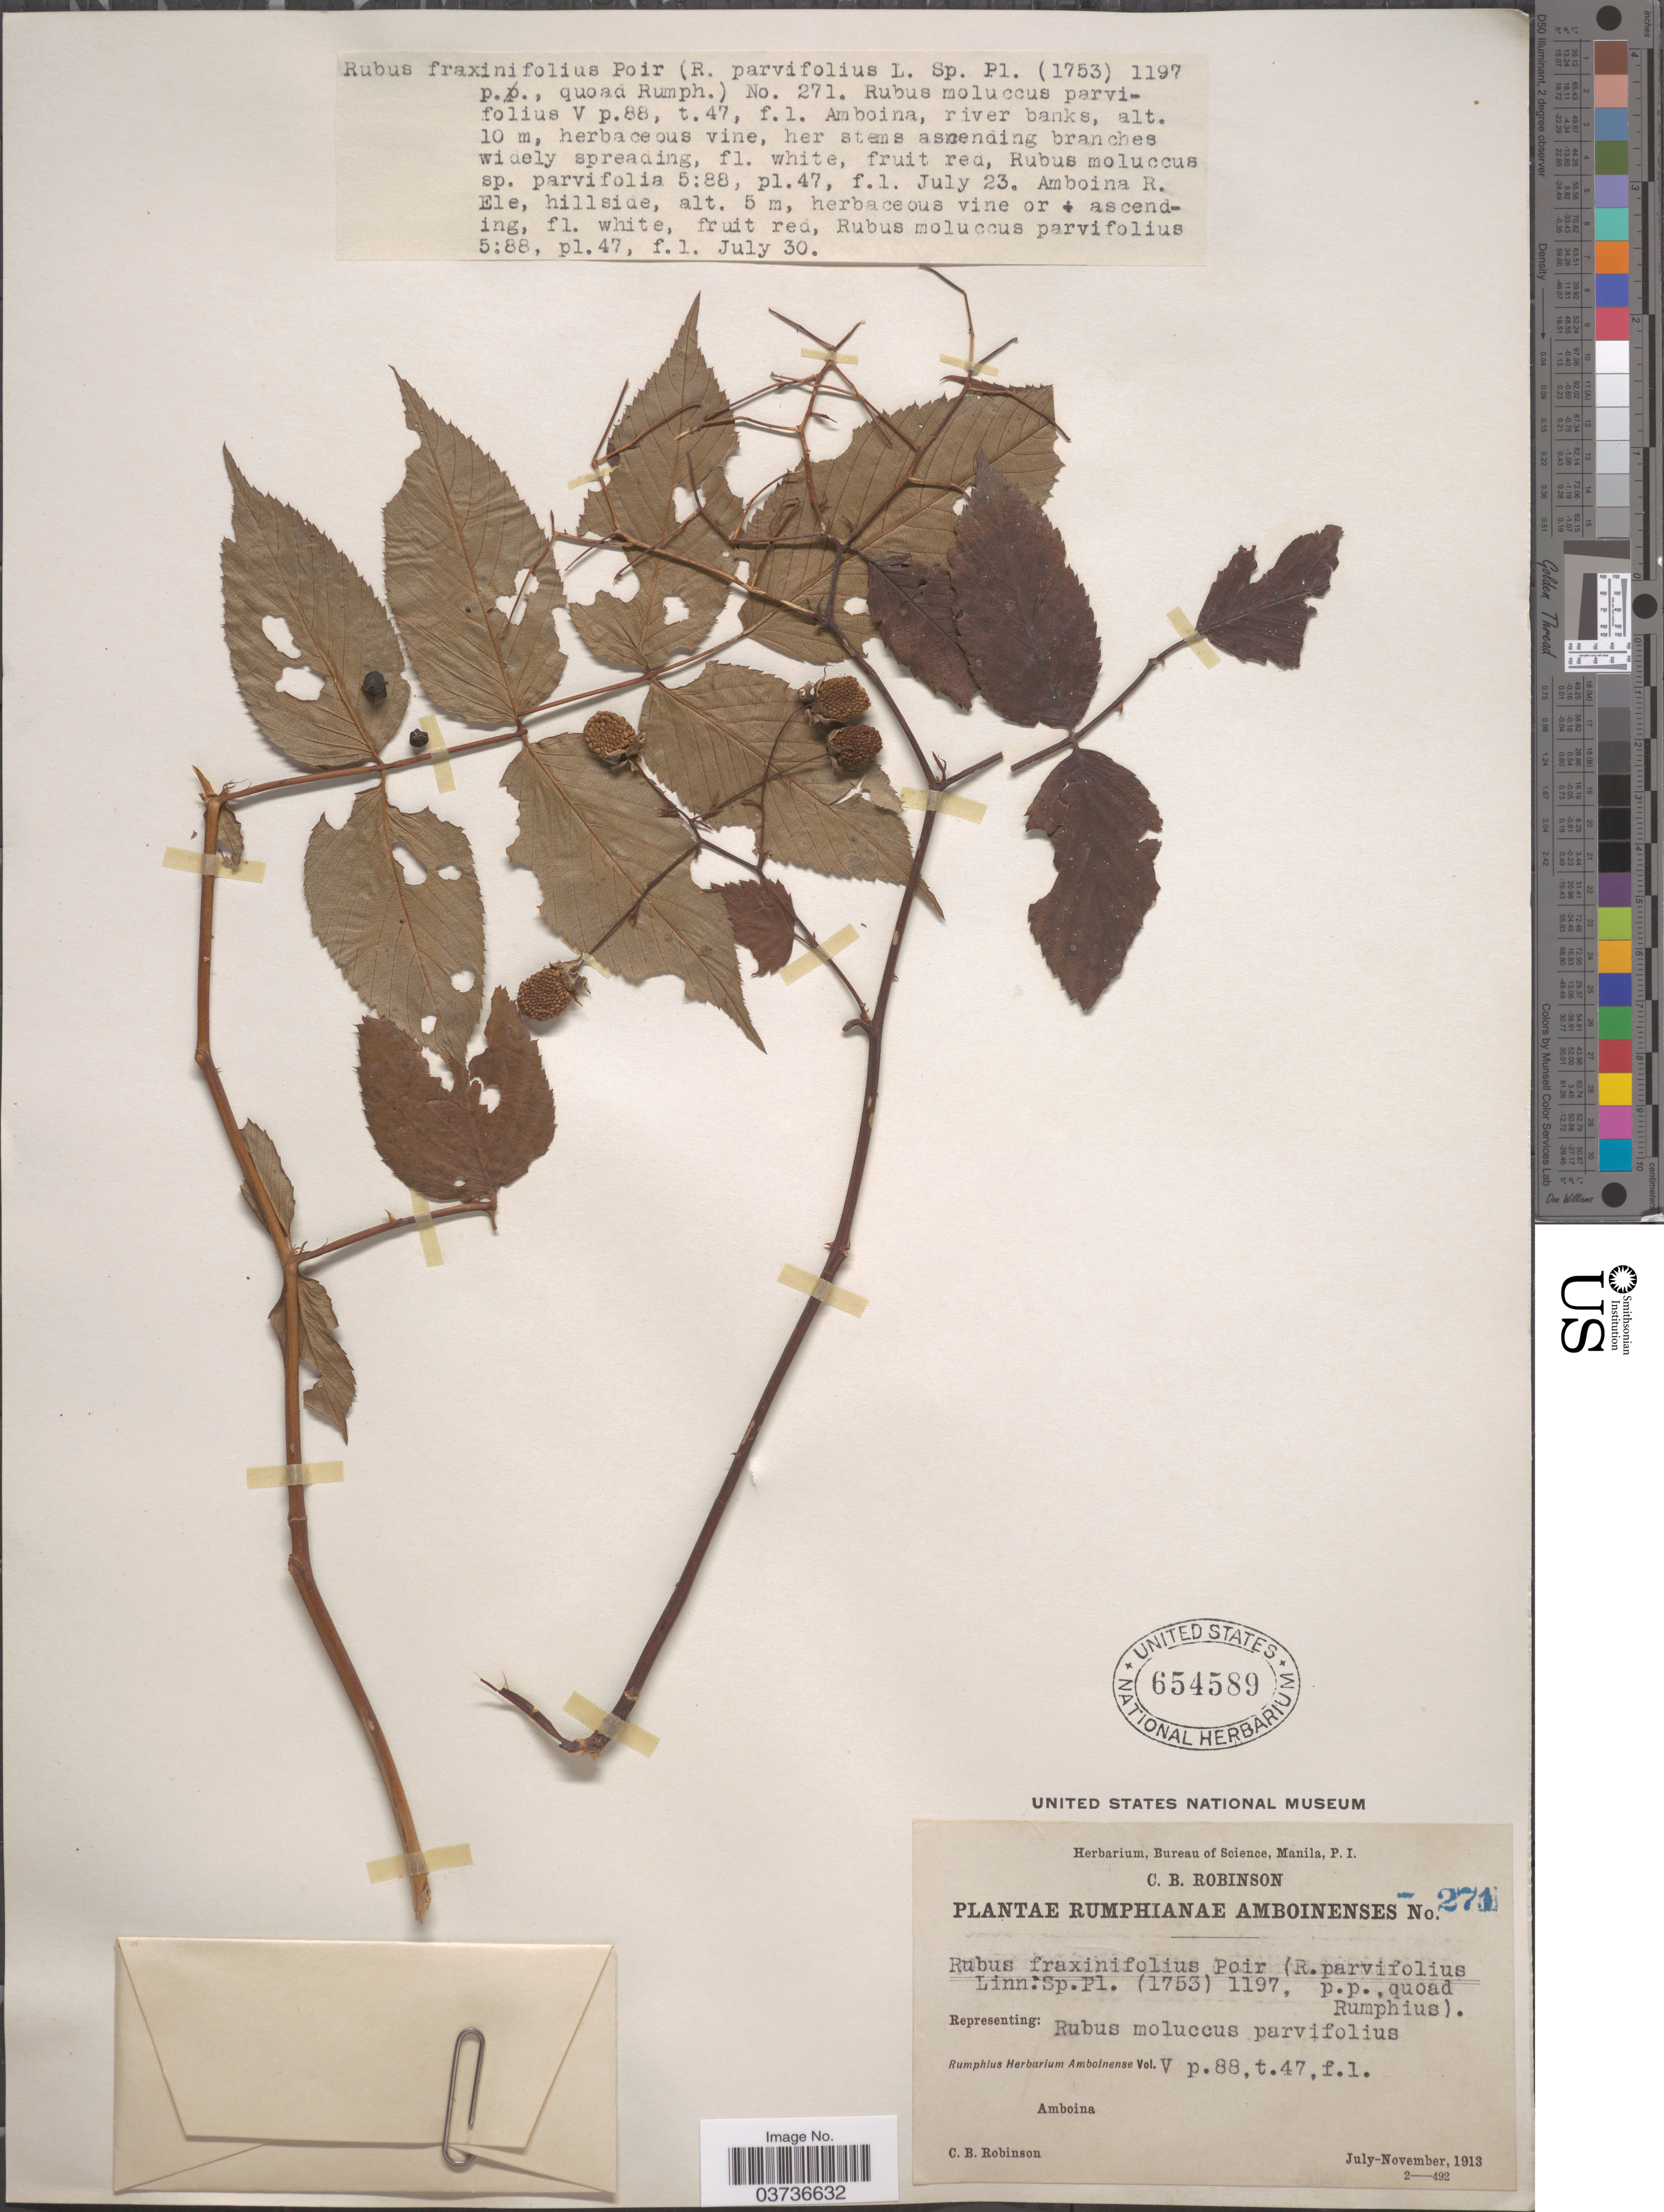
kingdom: Plantae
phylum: Tracheophyta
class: Magnoliopsida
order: Rosales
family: Rosaceae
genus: Rubus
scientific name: Rubus fraxinifolius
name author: Hayata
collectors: C. Robinson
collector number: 271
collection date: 1913-07-23/1913-07-30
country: Indonesia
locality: Amboina, river banks. Amboina R Ele, hillside.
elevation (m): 5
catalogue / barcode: US 654589